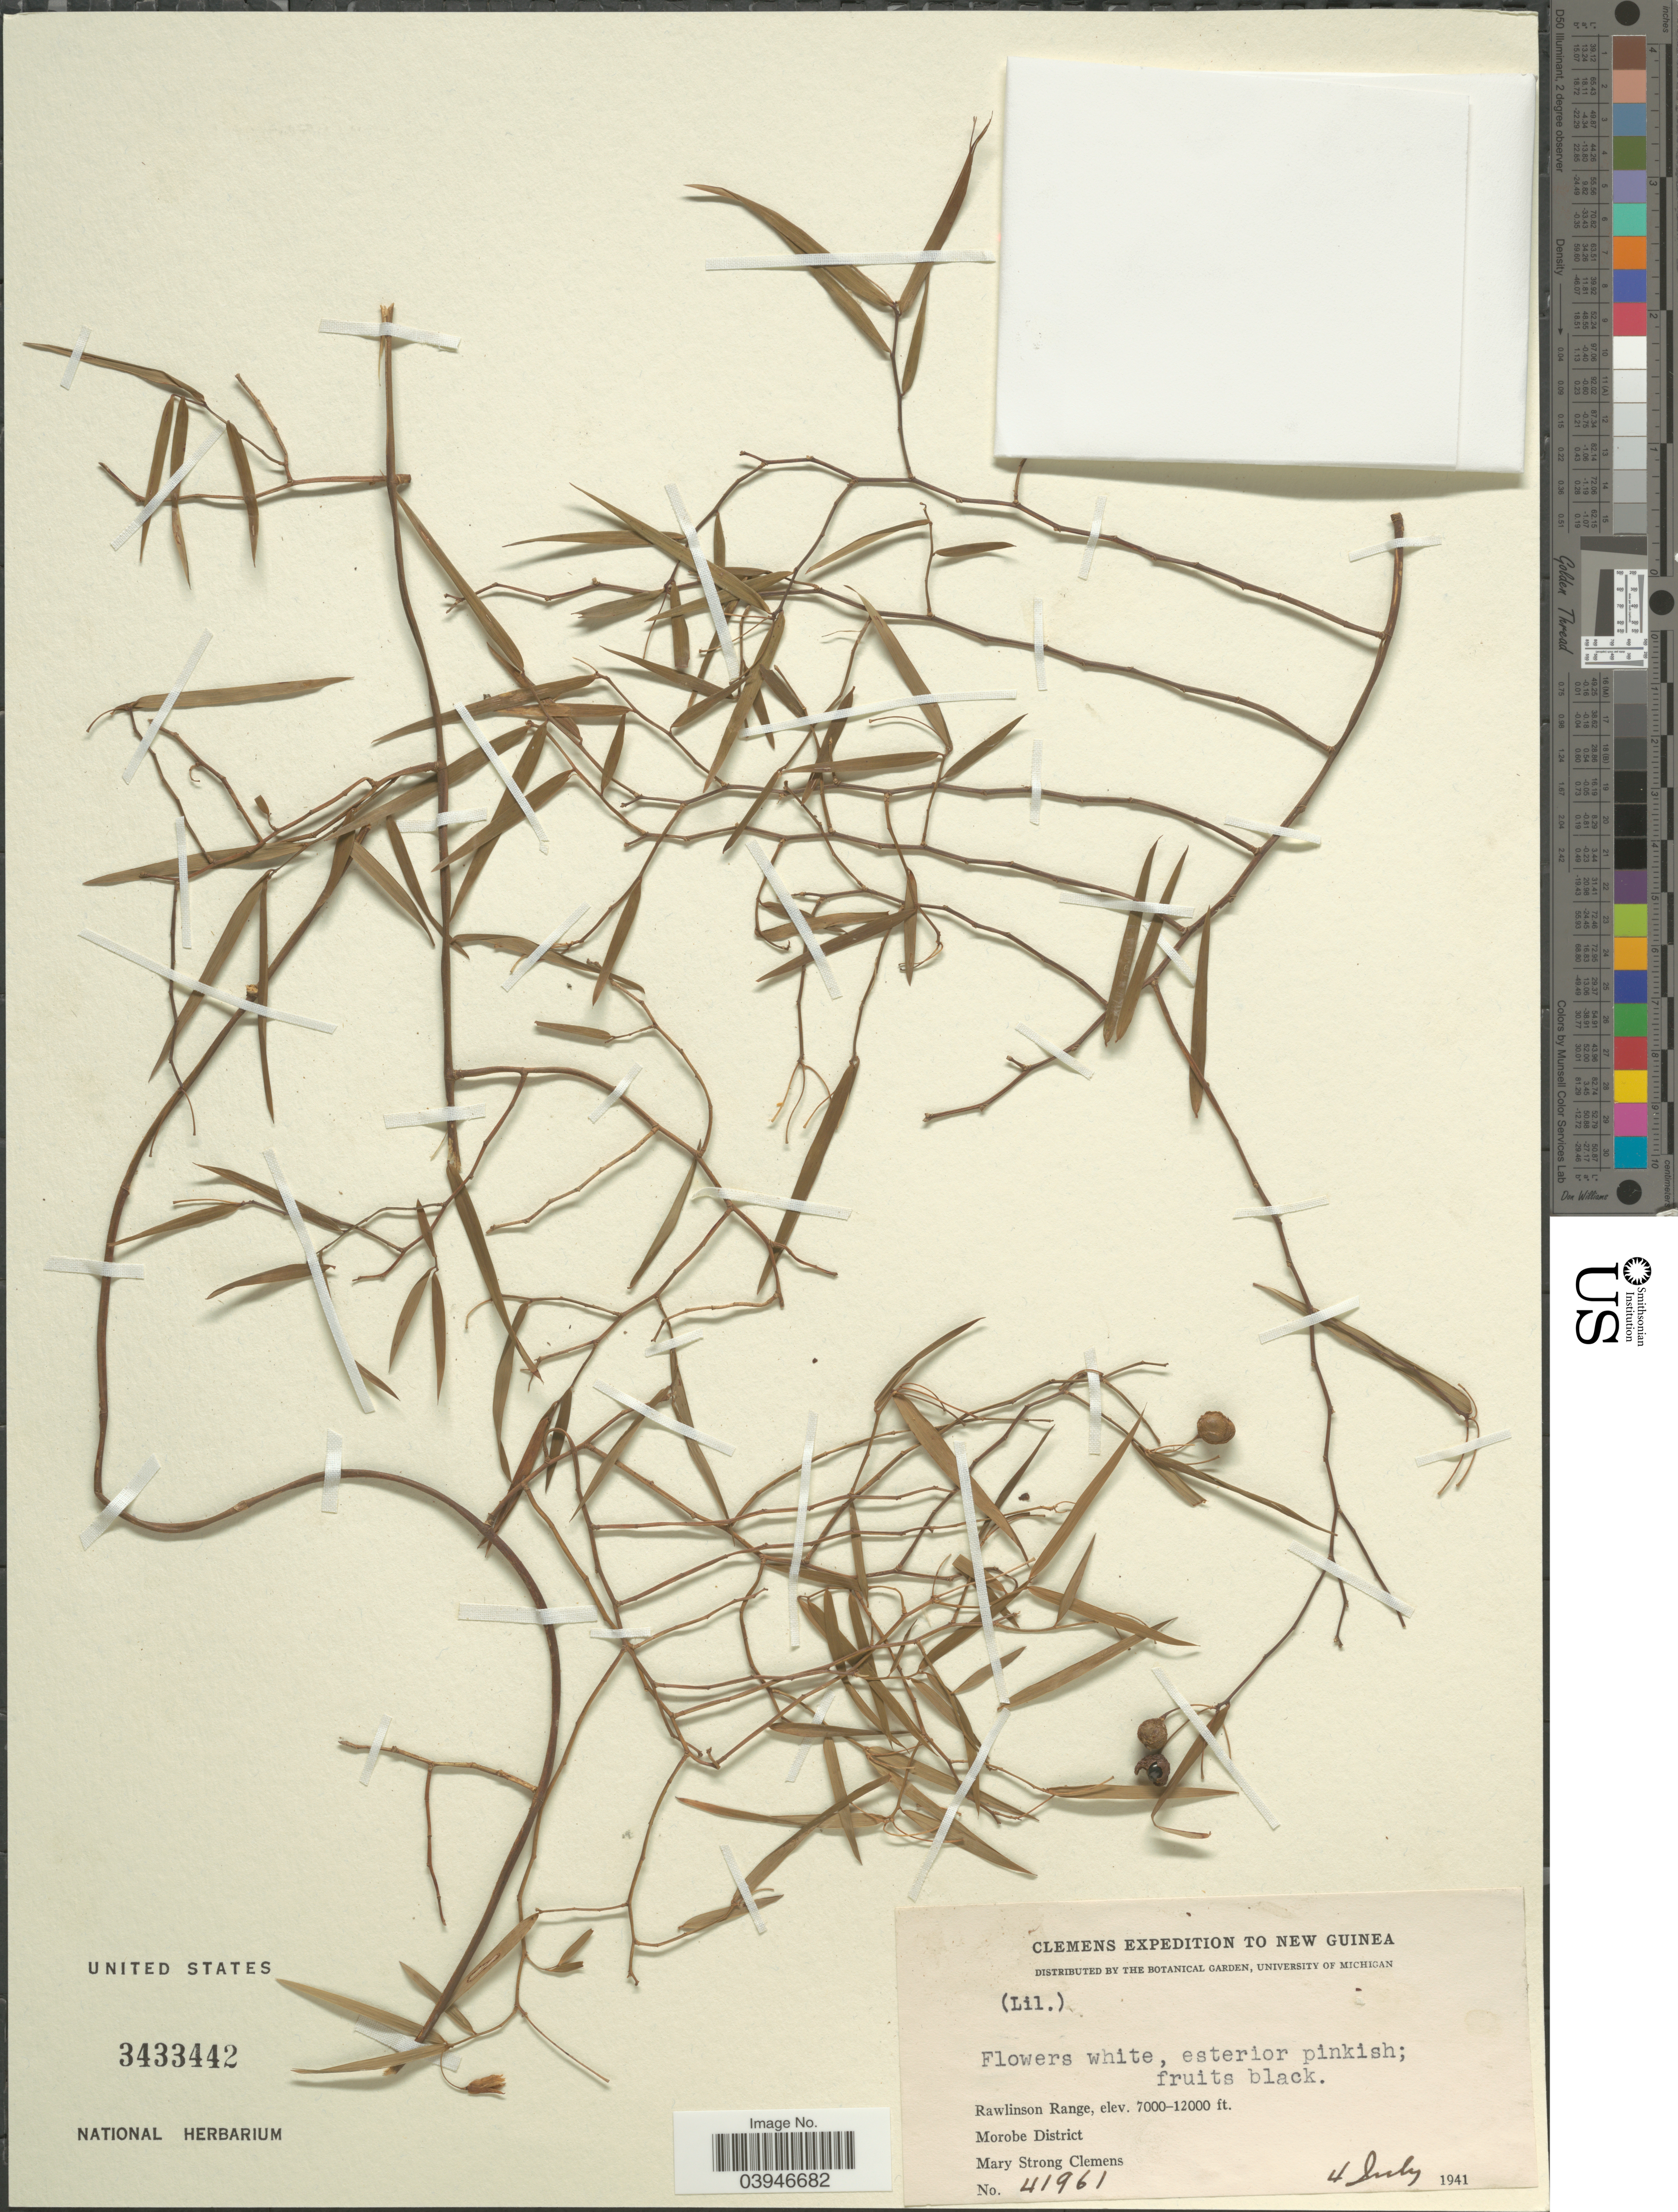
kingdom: Plantae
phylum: Tracheophyta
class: Liliopsida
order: Liliales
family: Liliaceae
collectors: M. S. Clemens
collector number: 41961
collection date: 1941-07-04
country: Papua New Guinea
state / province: Morobe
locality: New Guinea. Rawlinson Range. Morobe District.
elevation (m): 2134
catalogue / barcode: US 3433442